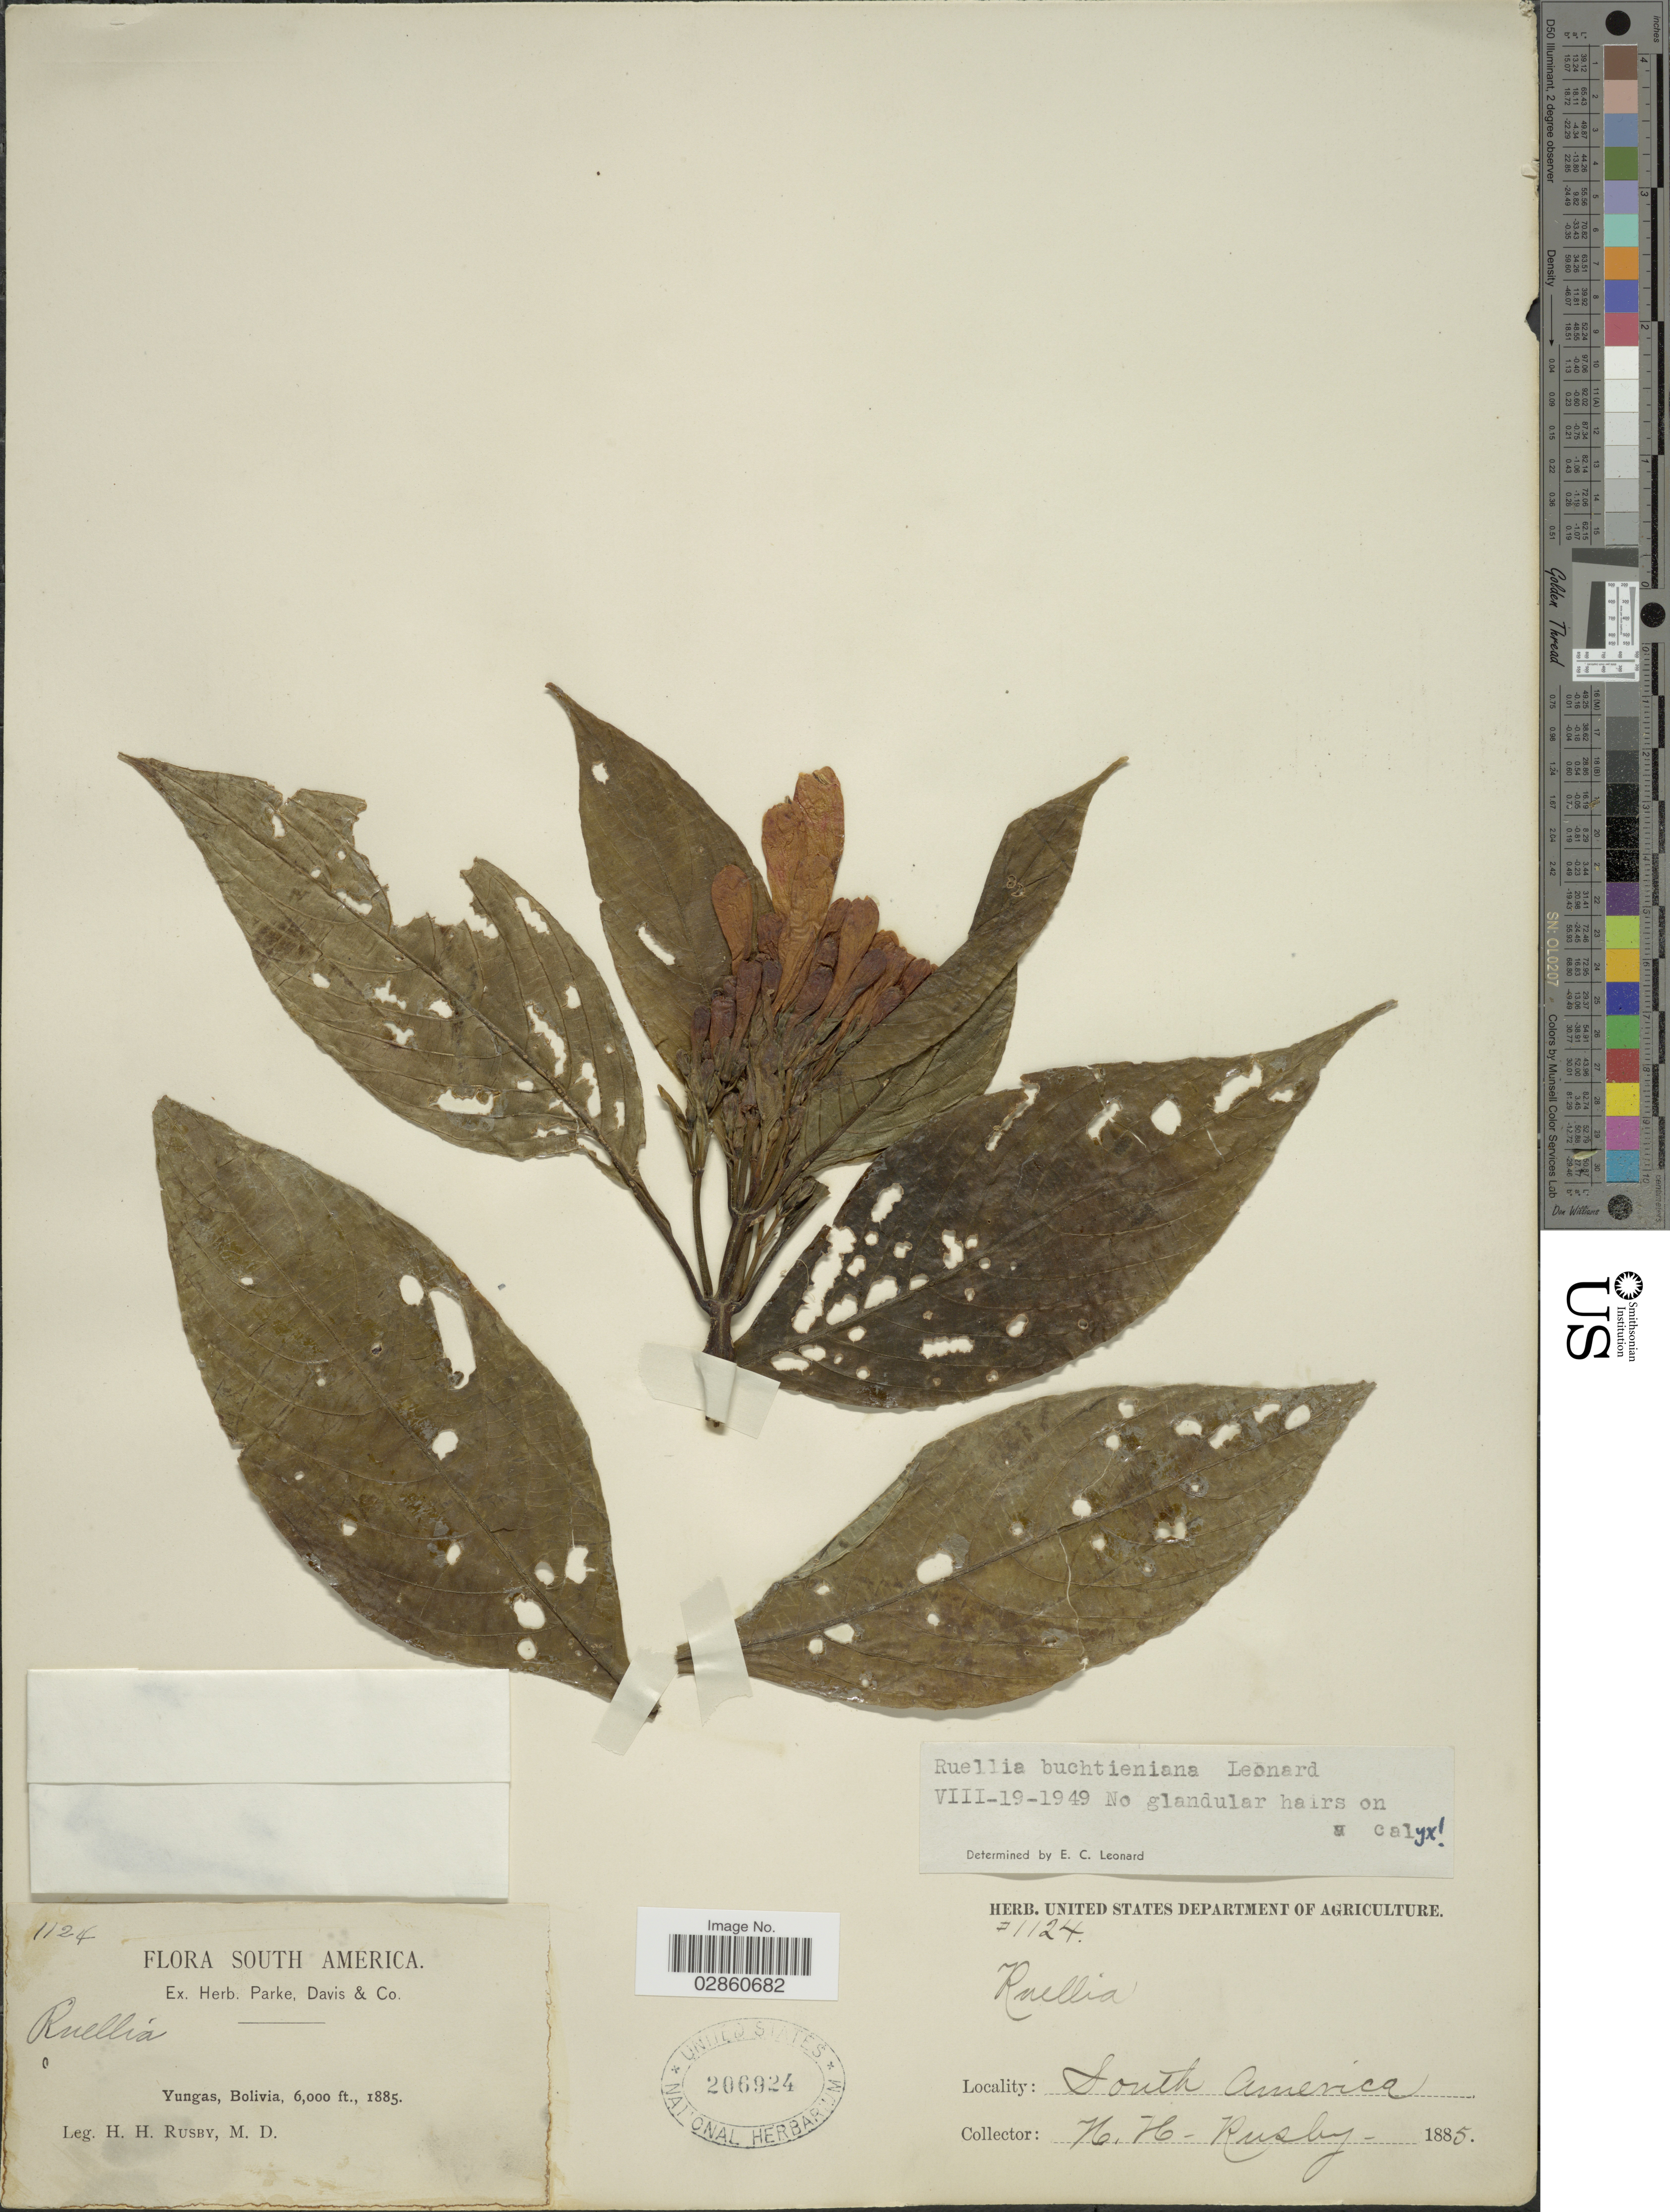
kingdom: Plantae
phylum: Tracheophyta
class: Magnoliopsida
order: Lamiales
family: Acanthaceae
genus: Ruellia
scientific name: Ruellia haenkeana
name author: (Nees) Wassh.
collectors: H. H. Rusby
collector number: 1124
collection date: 1885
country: Bolivia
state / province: La Paz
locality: Yungas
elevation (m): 1829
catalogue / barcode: US 206924